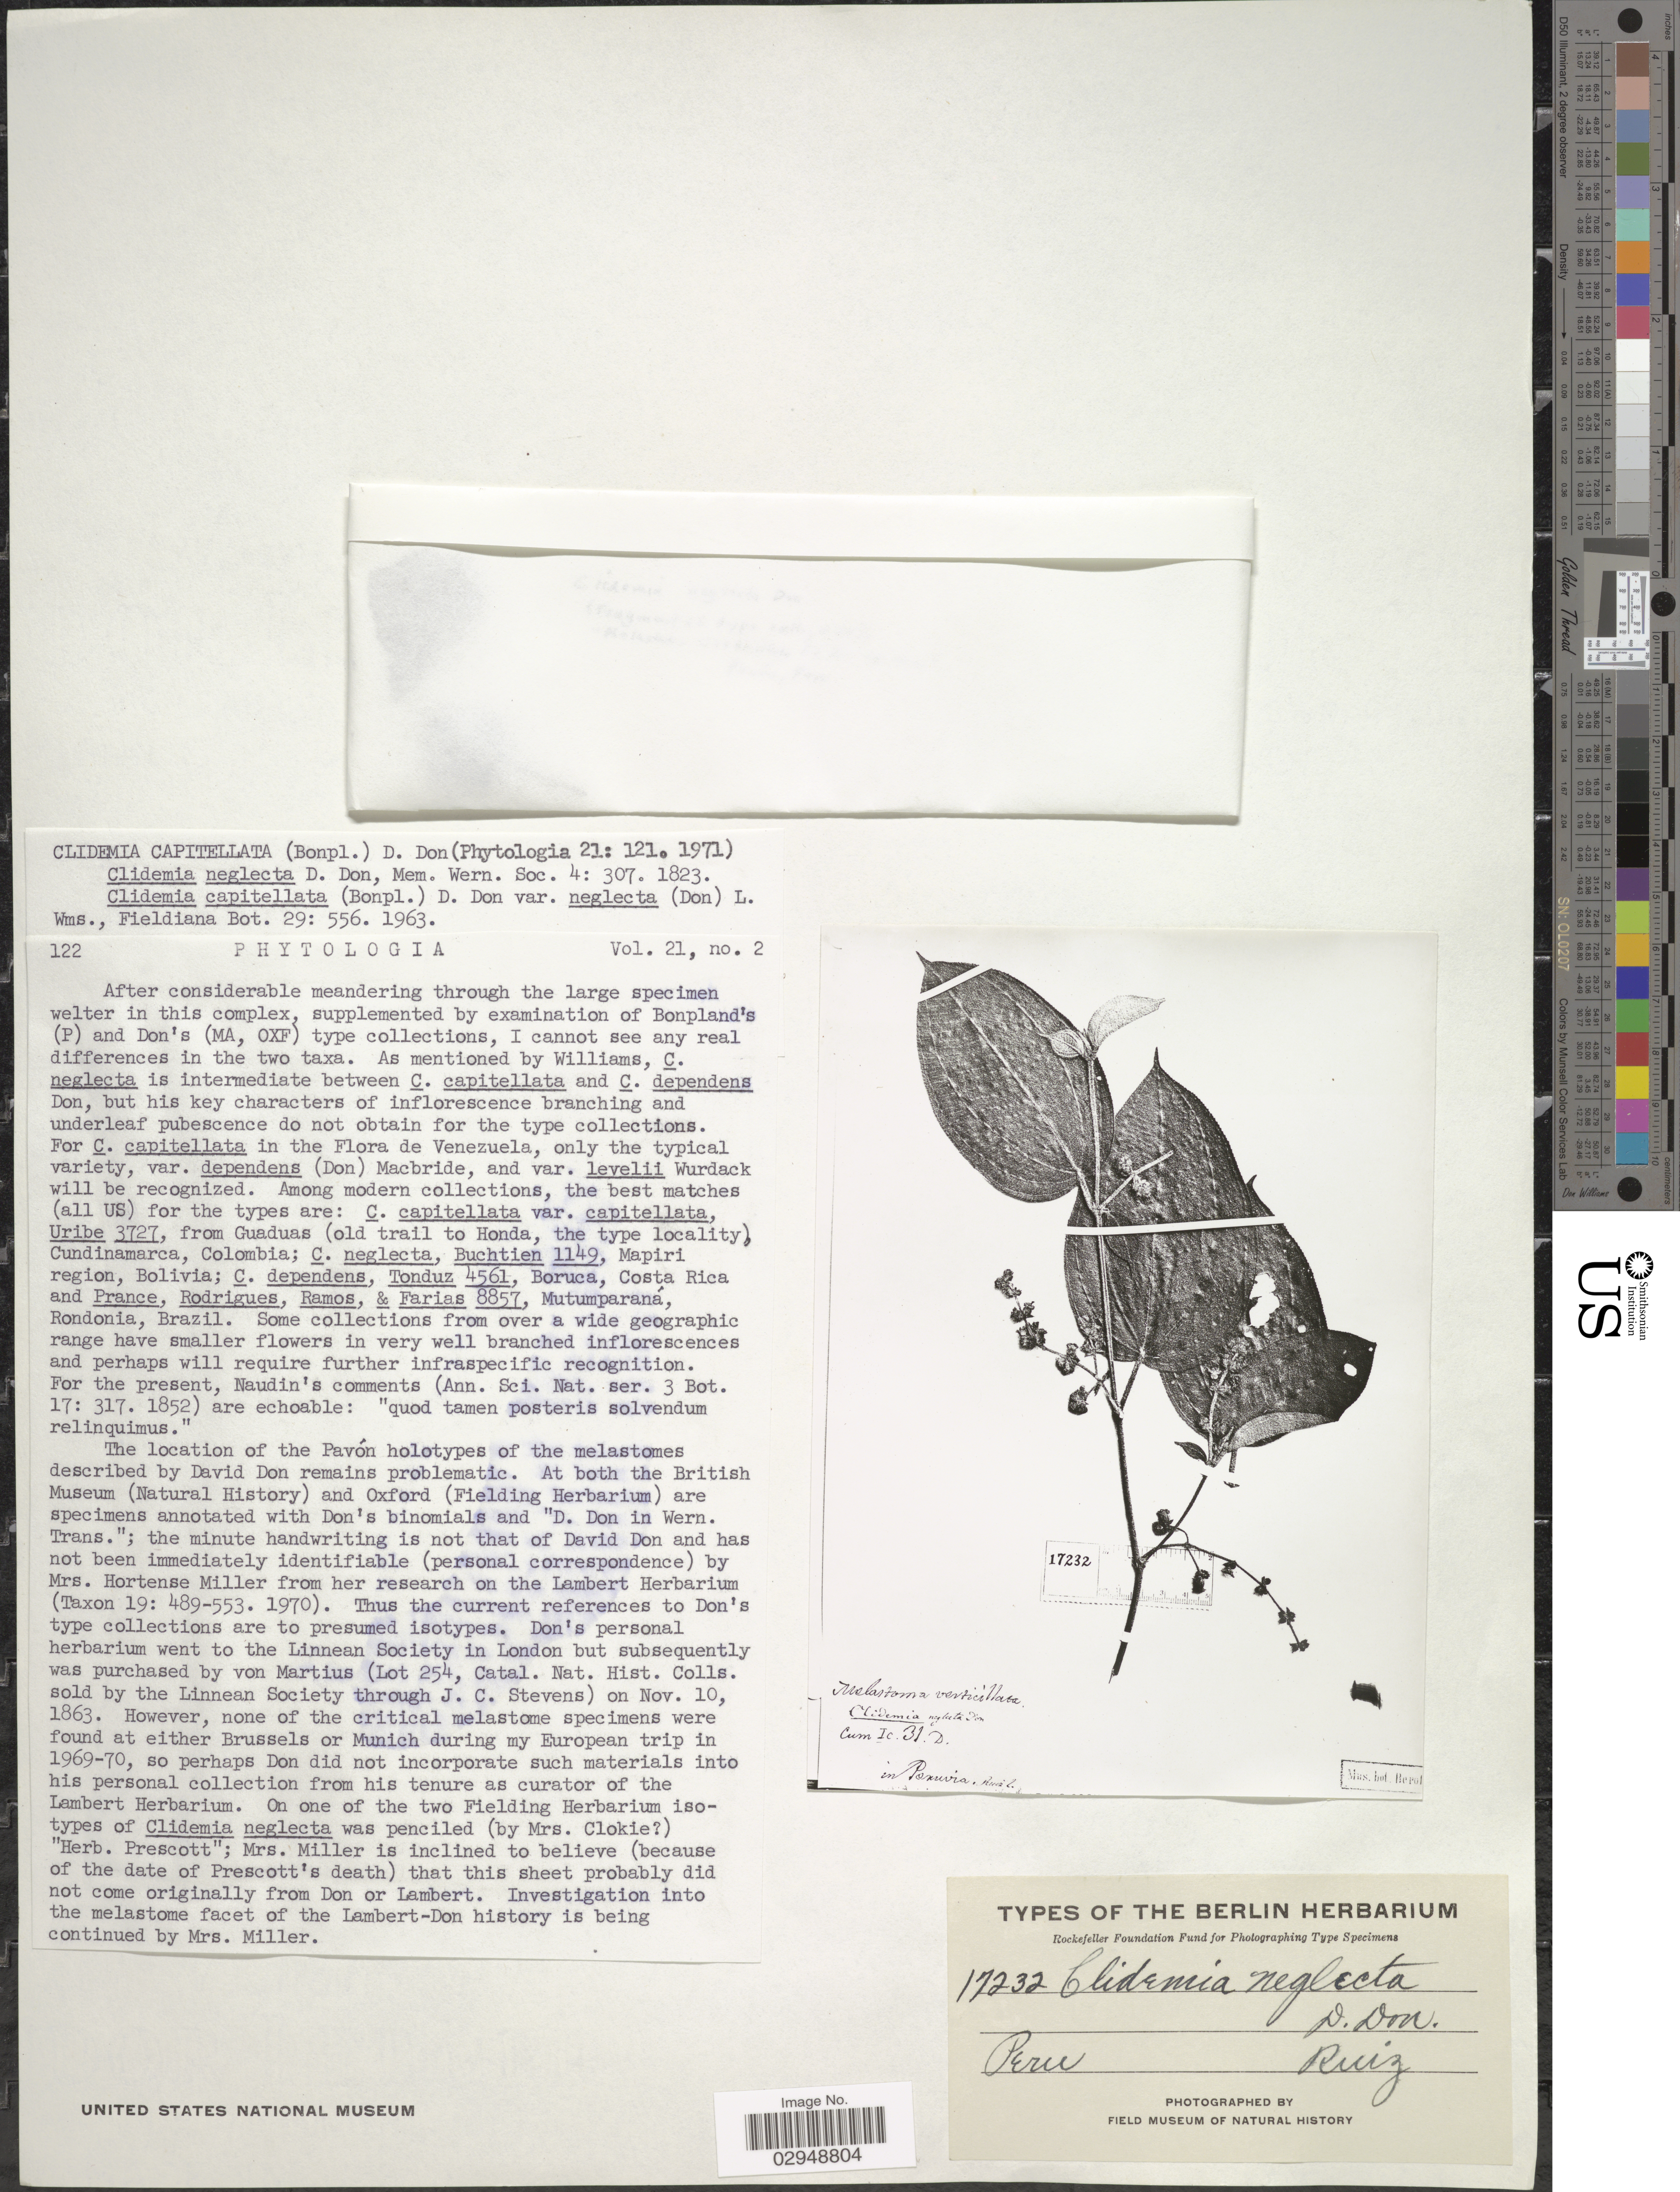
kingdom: Plantae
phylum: Tracheophyta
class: Magnoliopsida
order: Myrtales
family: Melastomataceae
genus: Clidemia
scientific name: Clidemia capitellata var. dependens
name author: (Pav. & D. Don) J.F. Macbr.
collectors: Ruiz, --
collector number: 17232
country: Peru